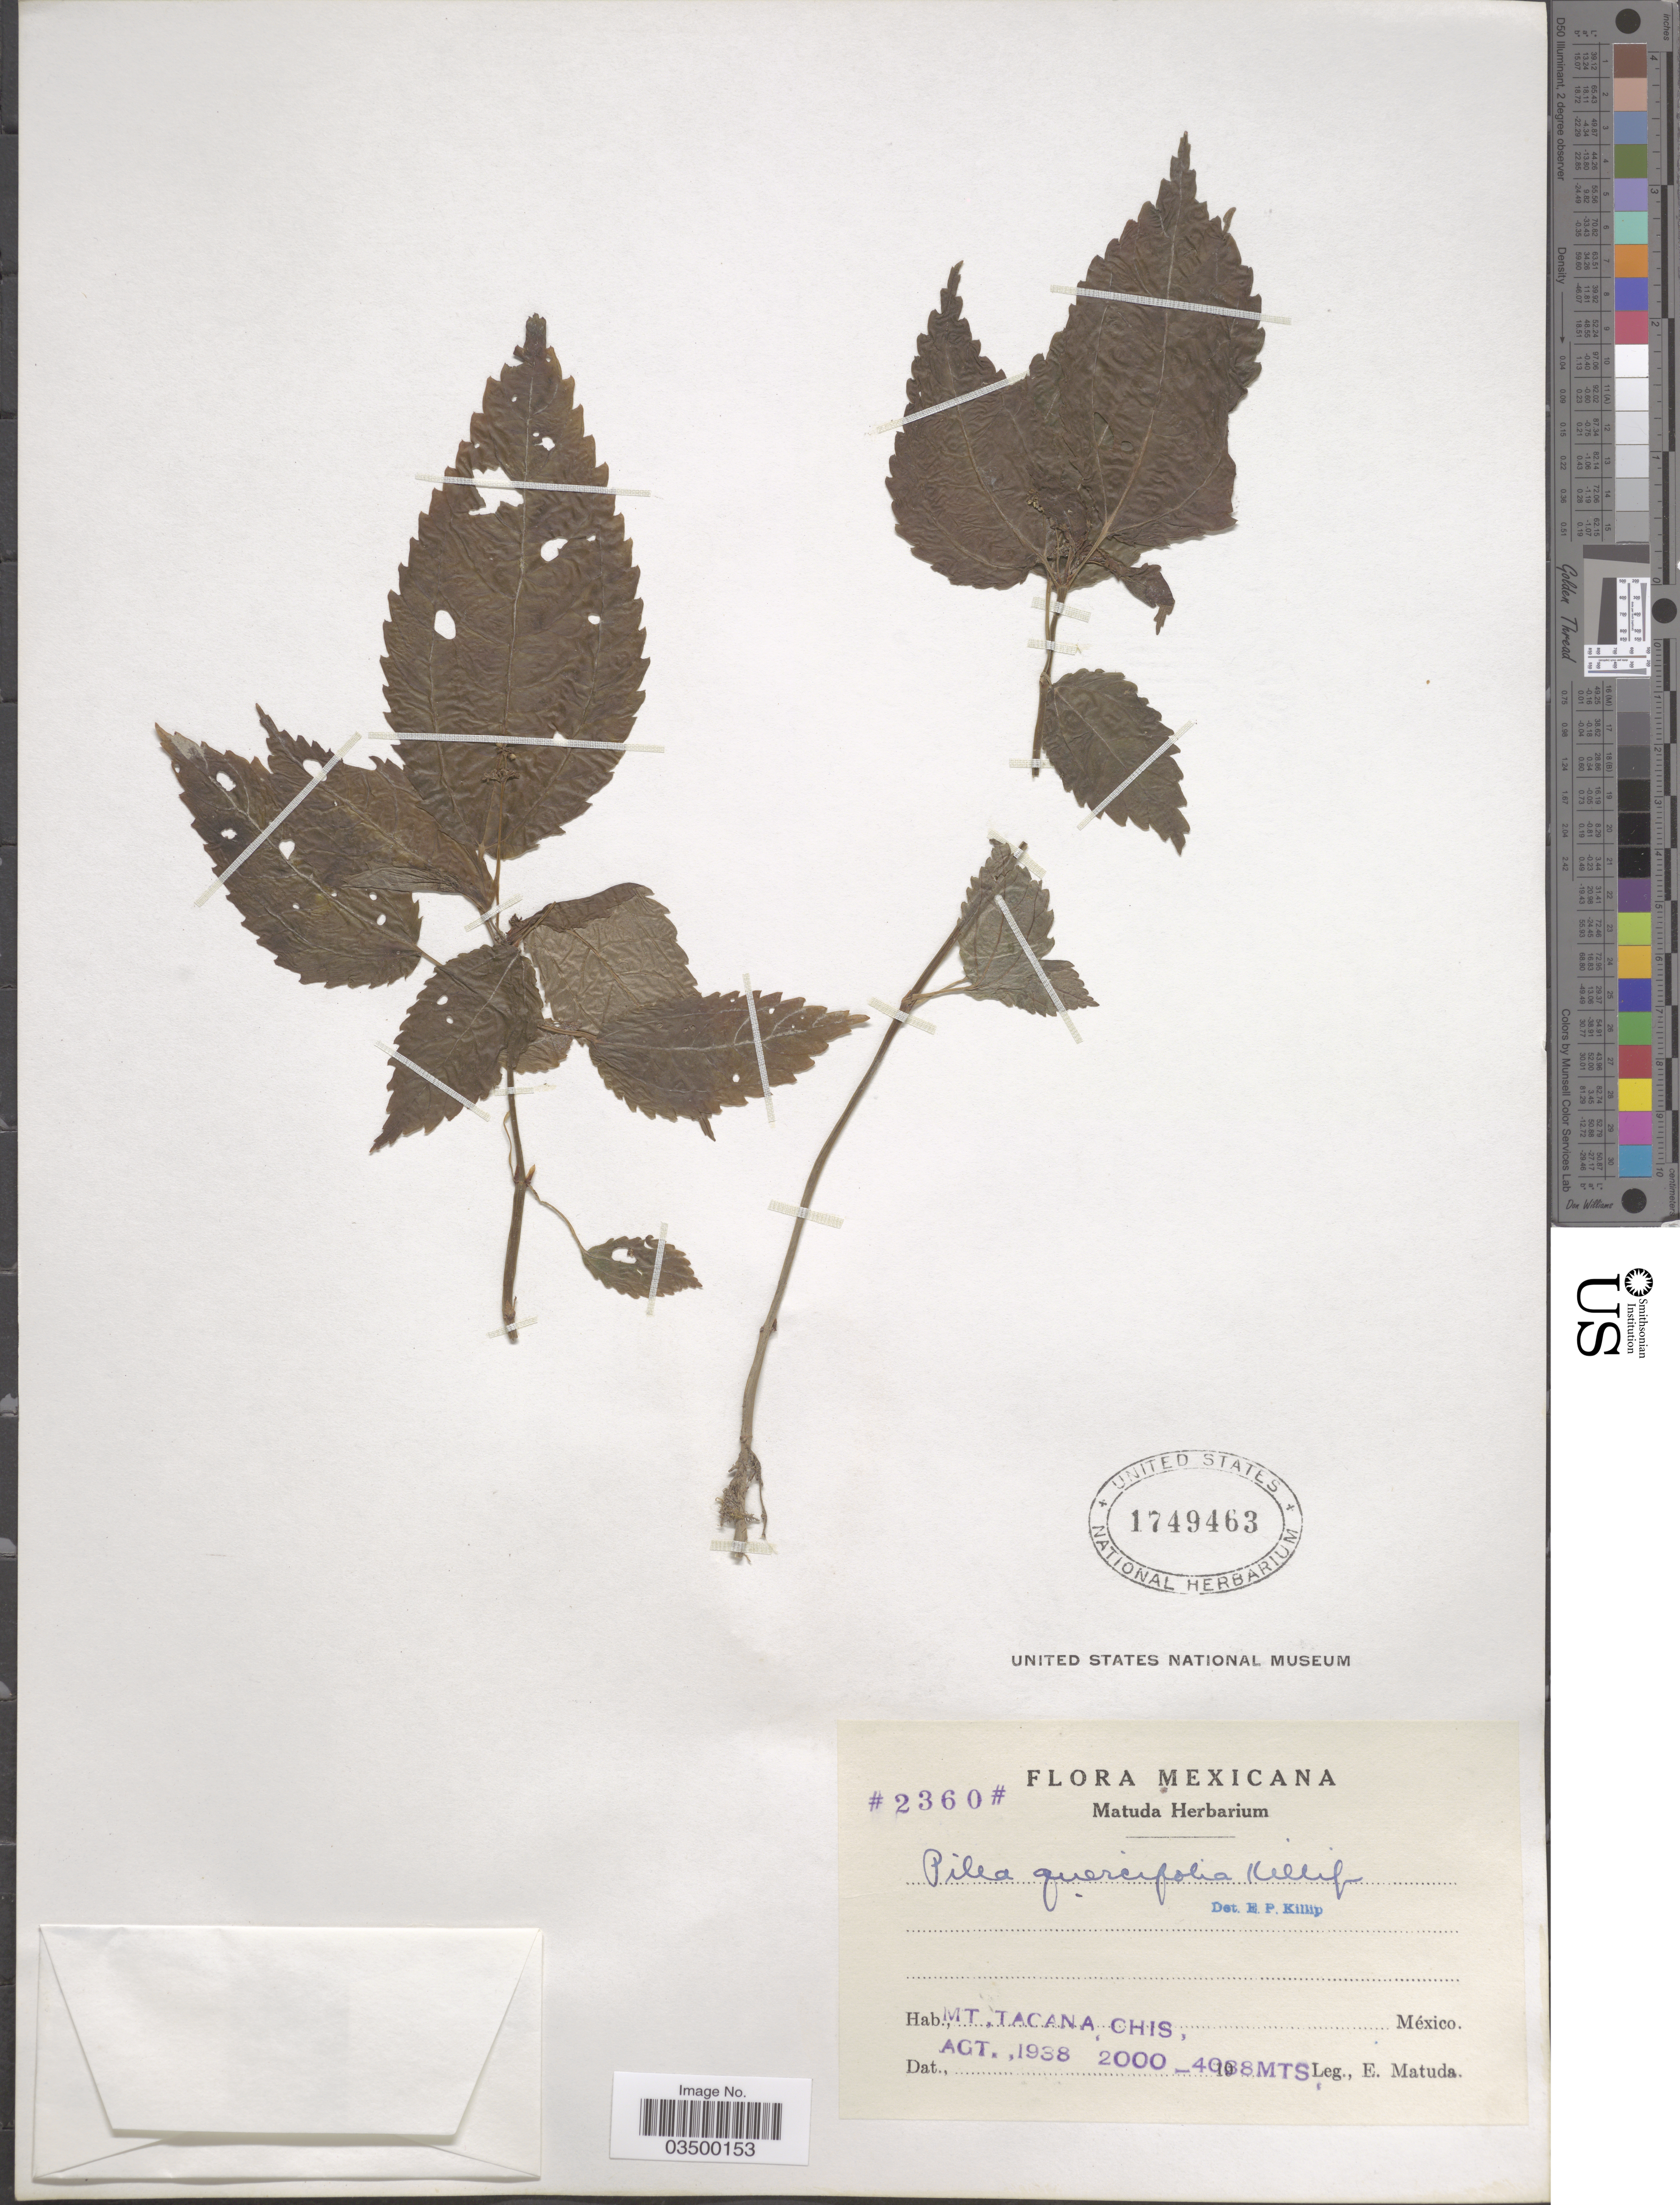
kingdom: Plantae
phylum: Tracheophyta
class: Magnoliopsida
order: Rosales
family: Urticaceae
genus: Pilea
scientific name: Pilea quercifolia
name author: Killip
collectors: E. Matuda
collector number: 2360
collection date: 1938-08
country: Mexico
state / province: Chiapas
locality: Mt. Tacana.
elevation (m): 2000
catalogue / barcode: US 1749463